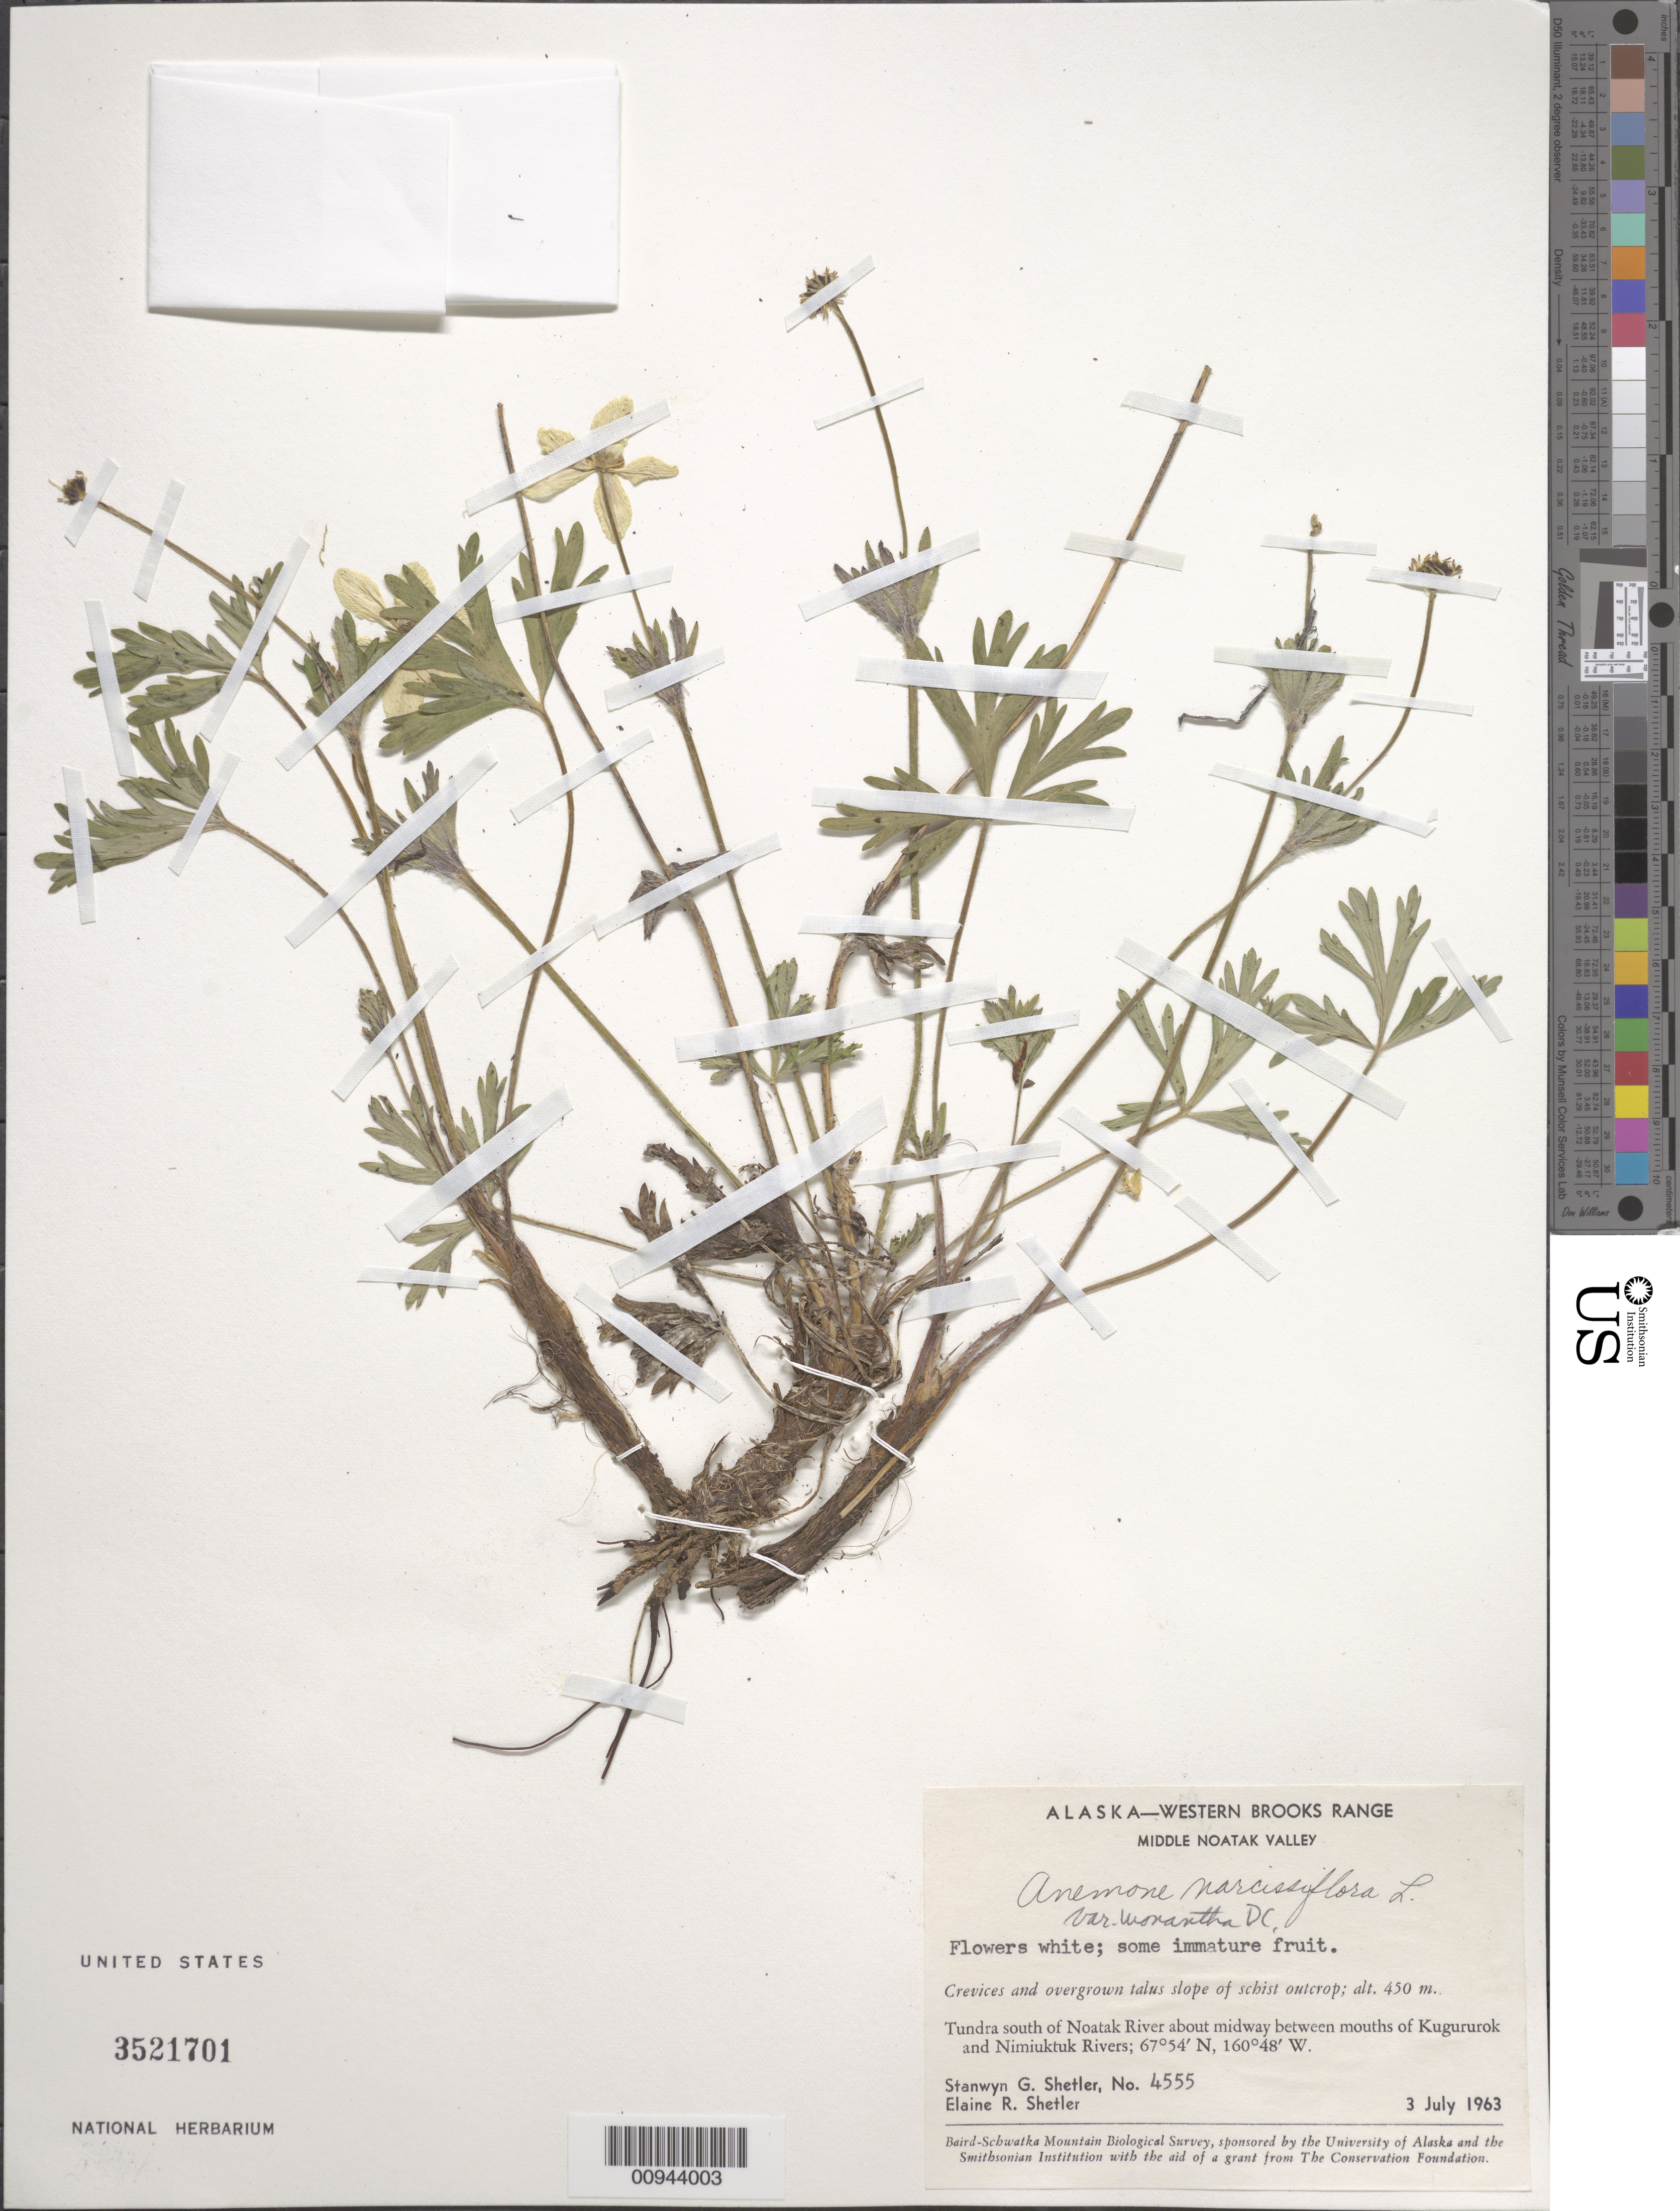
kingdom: Plantae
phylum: Tracheophyta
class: Magnoliopsida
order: Ranunculales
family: Ranunculaceae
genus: Anemone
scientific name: Anemone narcissiflora var. monantha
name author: DC.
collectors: S. Shetler & E. R. Shetler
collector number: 4555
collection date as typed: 03 Jul 1963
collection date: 1963-07-03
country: United States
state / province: Alaska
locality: S of Noatak River about midway between mouths of Kugururok and Nimiuktuk Rivers. Western Brooks Range, Middle Noatak Valley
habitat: Tundra. Crevices and overgrown talus slope of schist outcrop.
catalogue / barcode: US 3521701